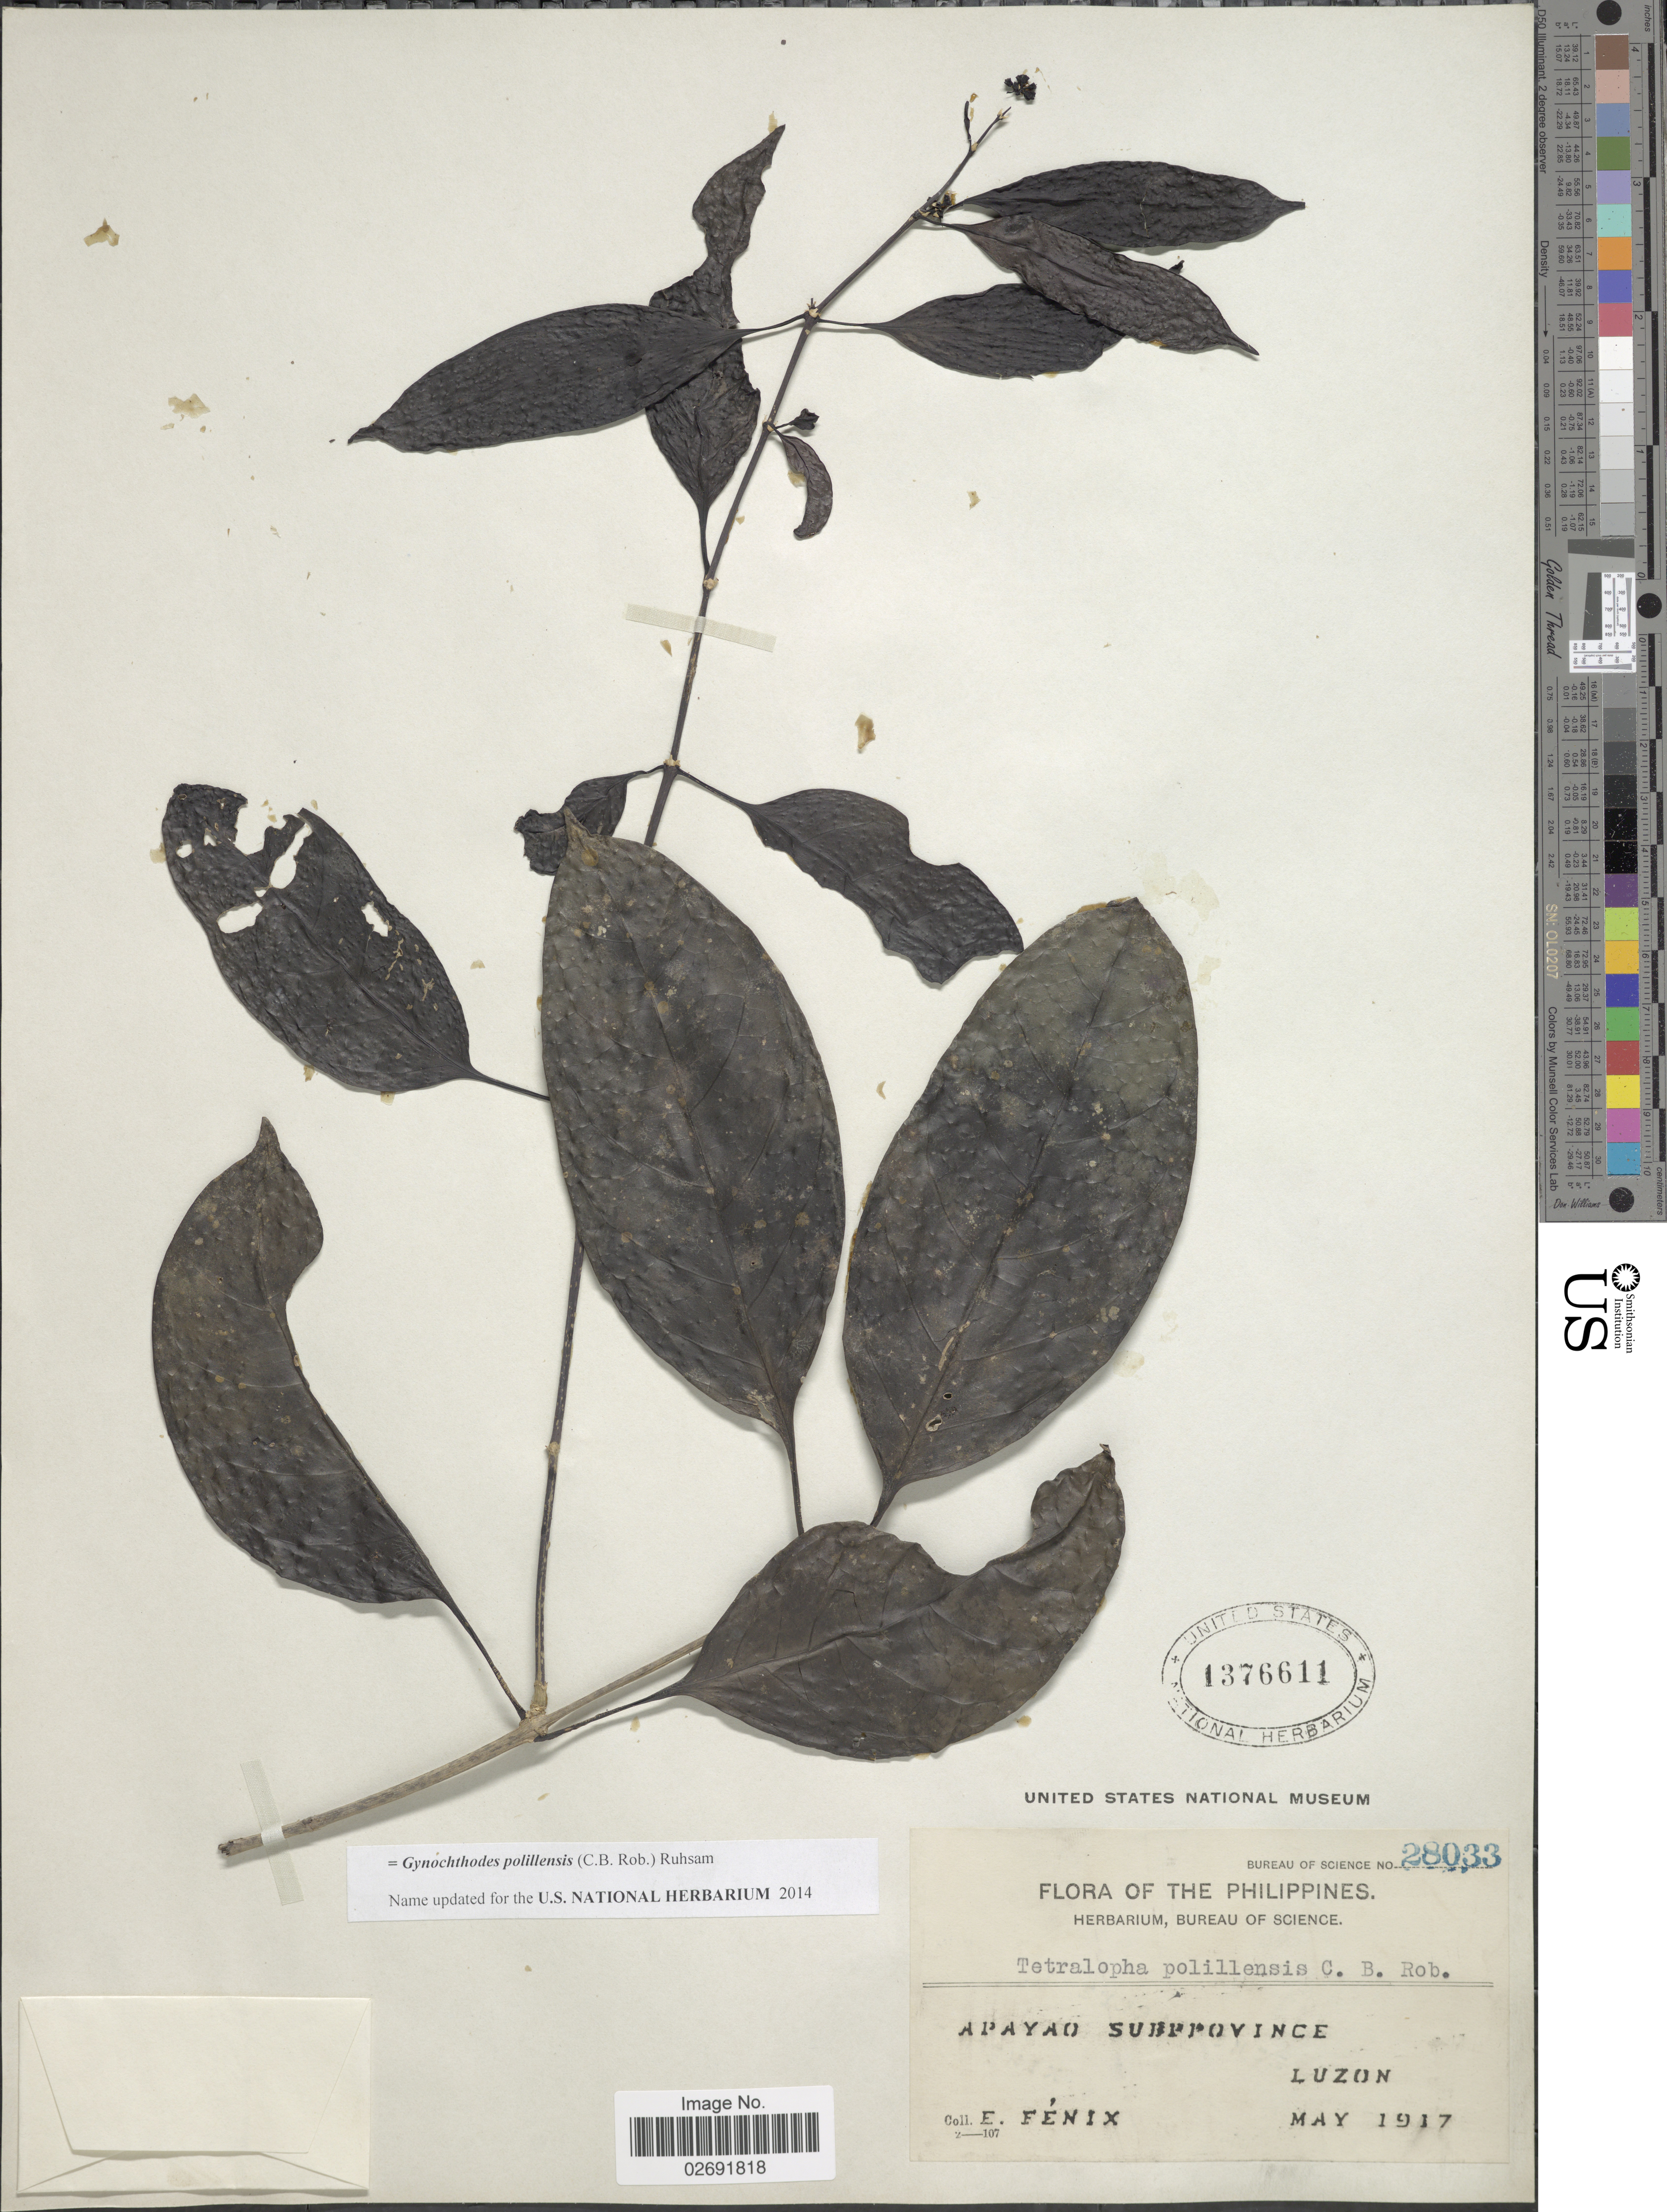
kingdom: Plantae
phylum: Tracheophyta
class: Magnoliopsida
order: Gentianales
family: Rubiaceae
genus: Gynochthodes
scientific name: Gynochthodes polillensis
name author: (C.B. Rob.) Ruhsam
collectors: E. Fénix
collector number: Bureau of Science 28033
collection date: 1917-05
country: Philippines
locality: Apayao Subprovince, Luzon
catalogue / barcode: US 1376611